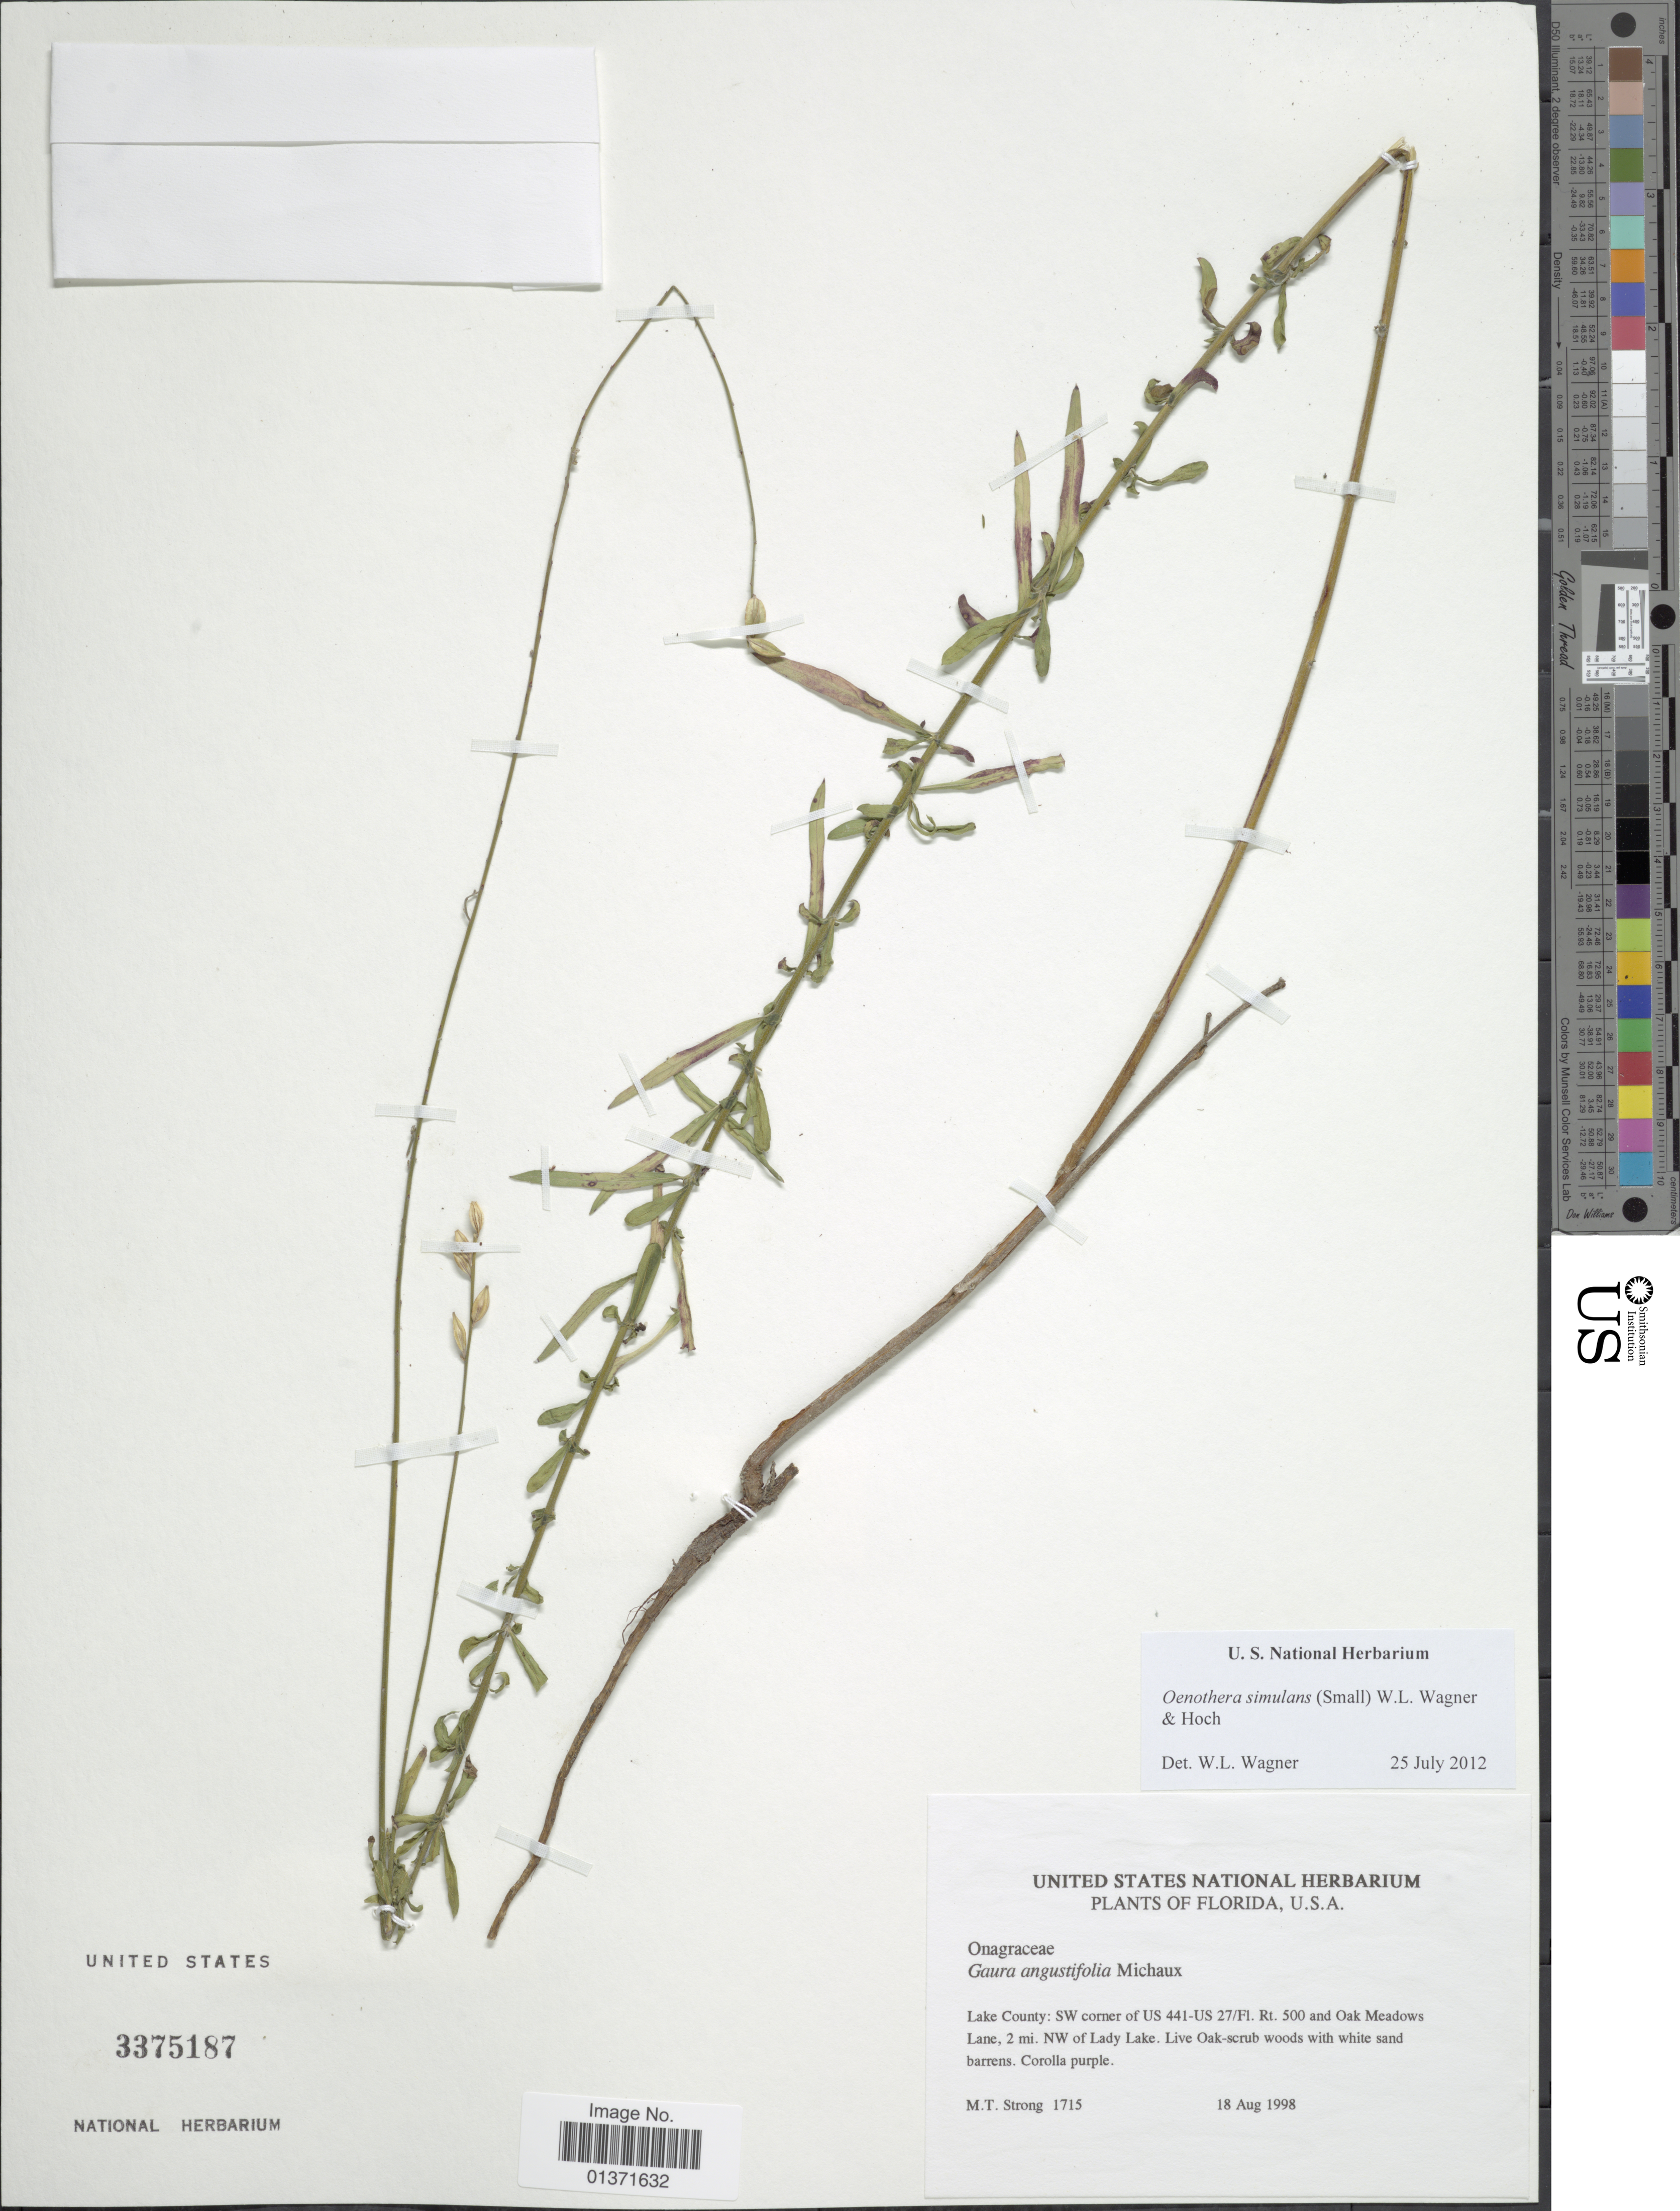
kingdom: Plantae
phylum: Tracheophyta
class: Magnoliopsida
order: Myrtales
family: Onagraceae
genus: Oenothera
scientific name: Oenothera simulans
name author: Michx.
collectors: M. T. Strong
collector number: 1715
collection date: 1998-08-18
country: United States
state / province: Florida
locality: Florida, Lake County: SW corner of US 441-US 27/Fl. Rt. 500 and Oak Meadows Lane, 2 mi. NW of Lady Lake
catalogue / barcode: US 3375187